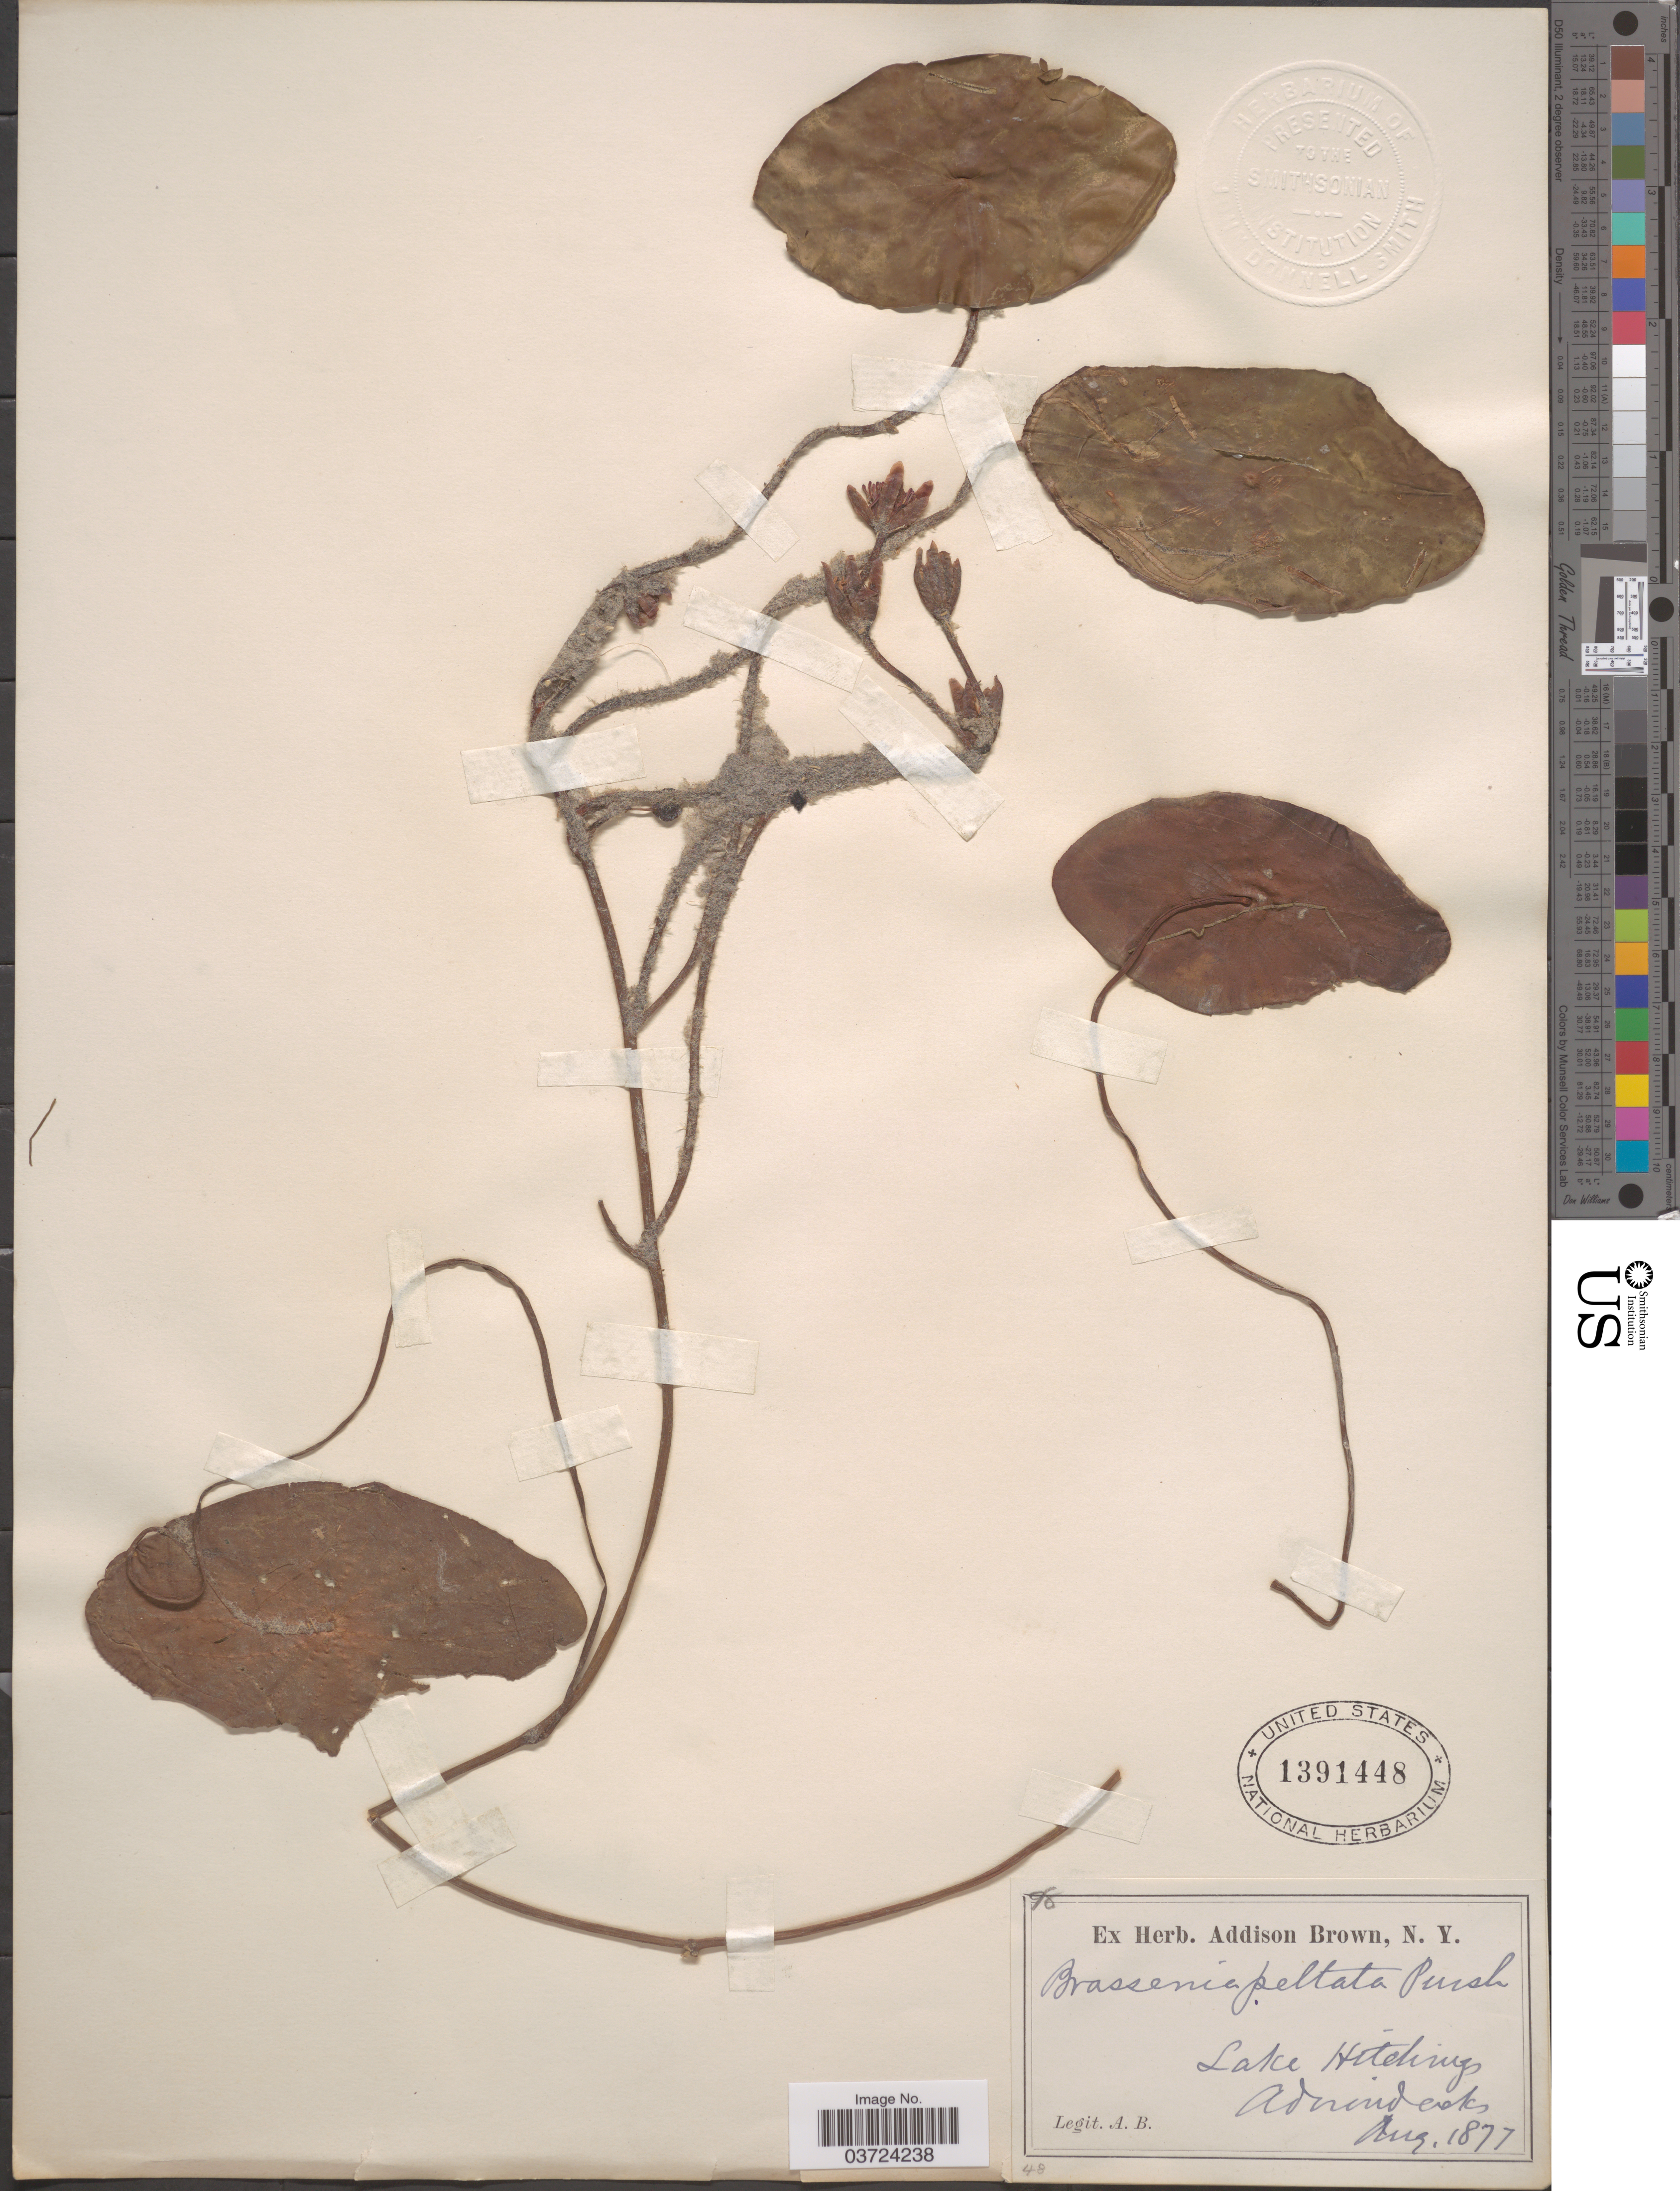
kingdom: Plantae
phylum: Tracheophyta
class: Magnoliopsida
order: Nymphaeales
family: Cabombaceae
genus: Brasenia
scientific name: Brasenia schreberi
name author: J.F. Gmel.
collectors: A. Brown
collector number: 48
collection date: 1877-08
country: United States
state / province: New York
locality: Lake Hitchings, Adirondacks.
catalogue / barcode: US 1391448